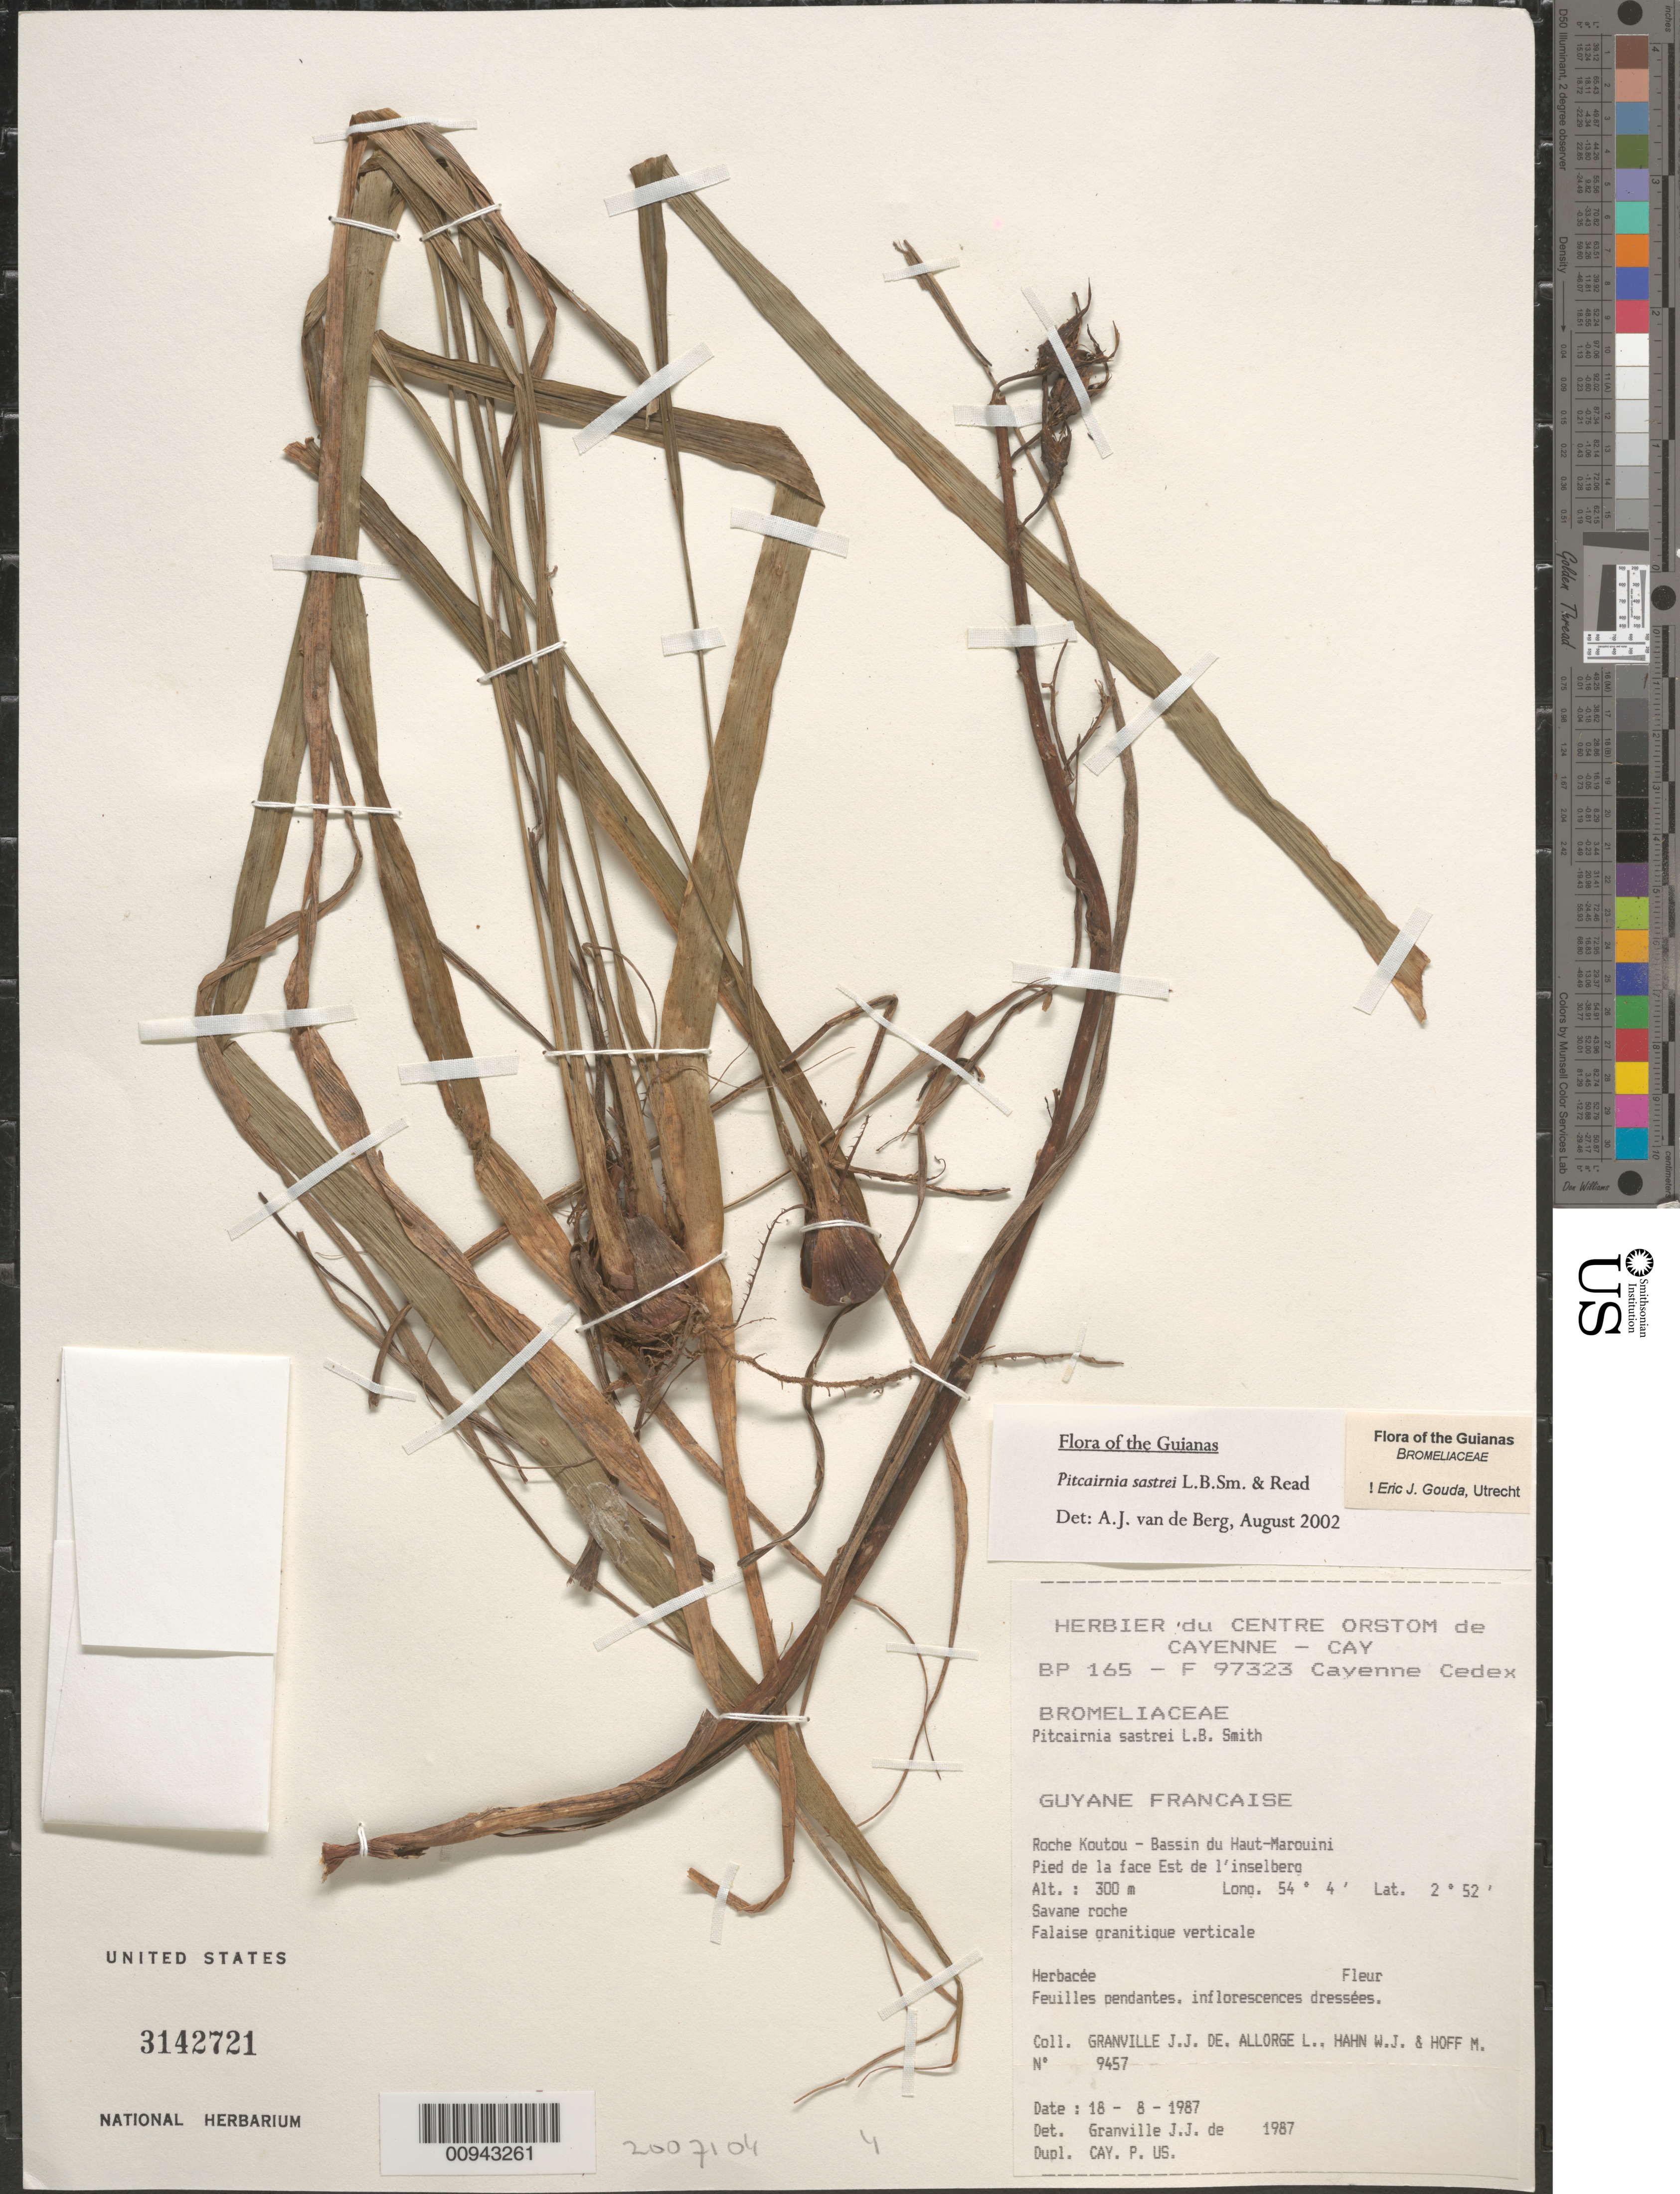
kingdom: Plantae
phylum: Tracheophyta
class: Liliopsida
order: Poales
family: Bromeliaceae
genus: Pitcairnia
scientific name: Pitcairnia sastrei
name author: L.B. Sm. & Read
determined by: Gouda, E. J.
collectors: J.-J. de Granville, L. Allorge, W. J. Hahn & M. Hoff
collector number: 9457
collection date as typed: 18-Aug-87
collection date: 1987-08-18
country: French Guiana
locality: Roche Koutou, Bassin du Haut-Marouini, pied de la face Est de l'inselberg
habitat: Savane roche. Falaise granitique verticale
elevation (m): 300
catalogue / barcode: US 3142721